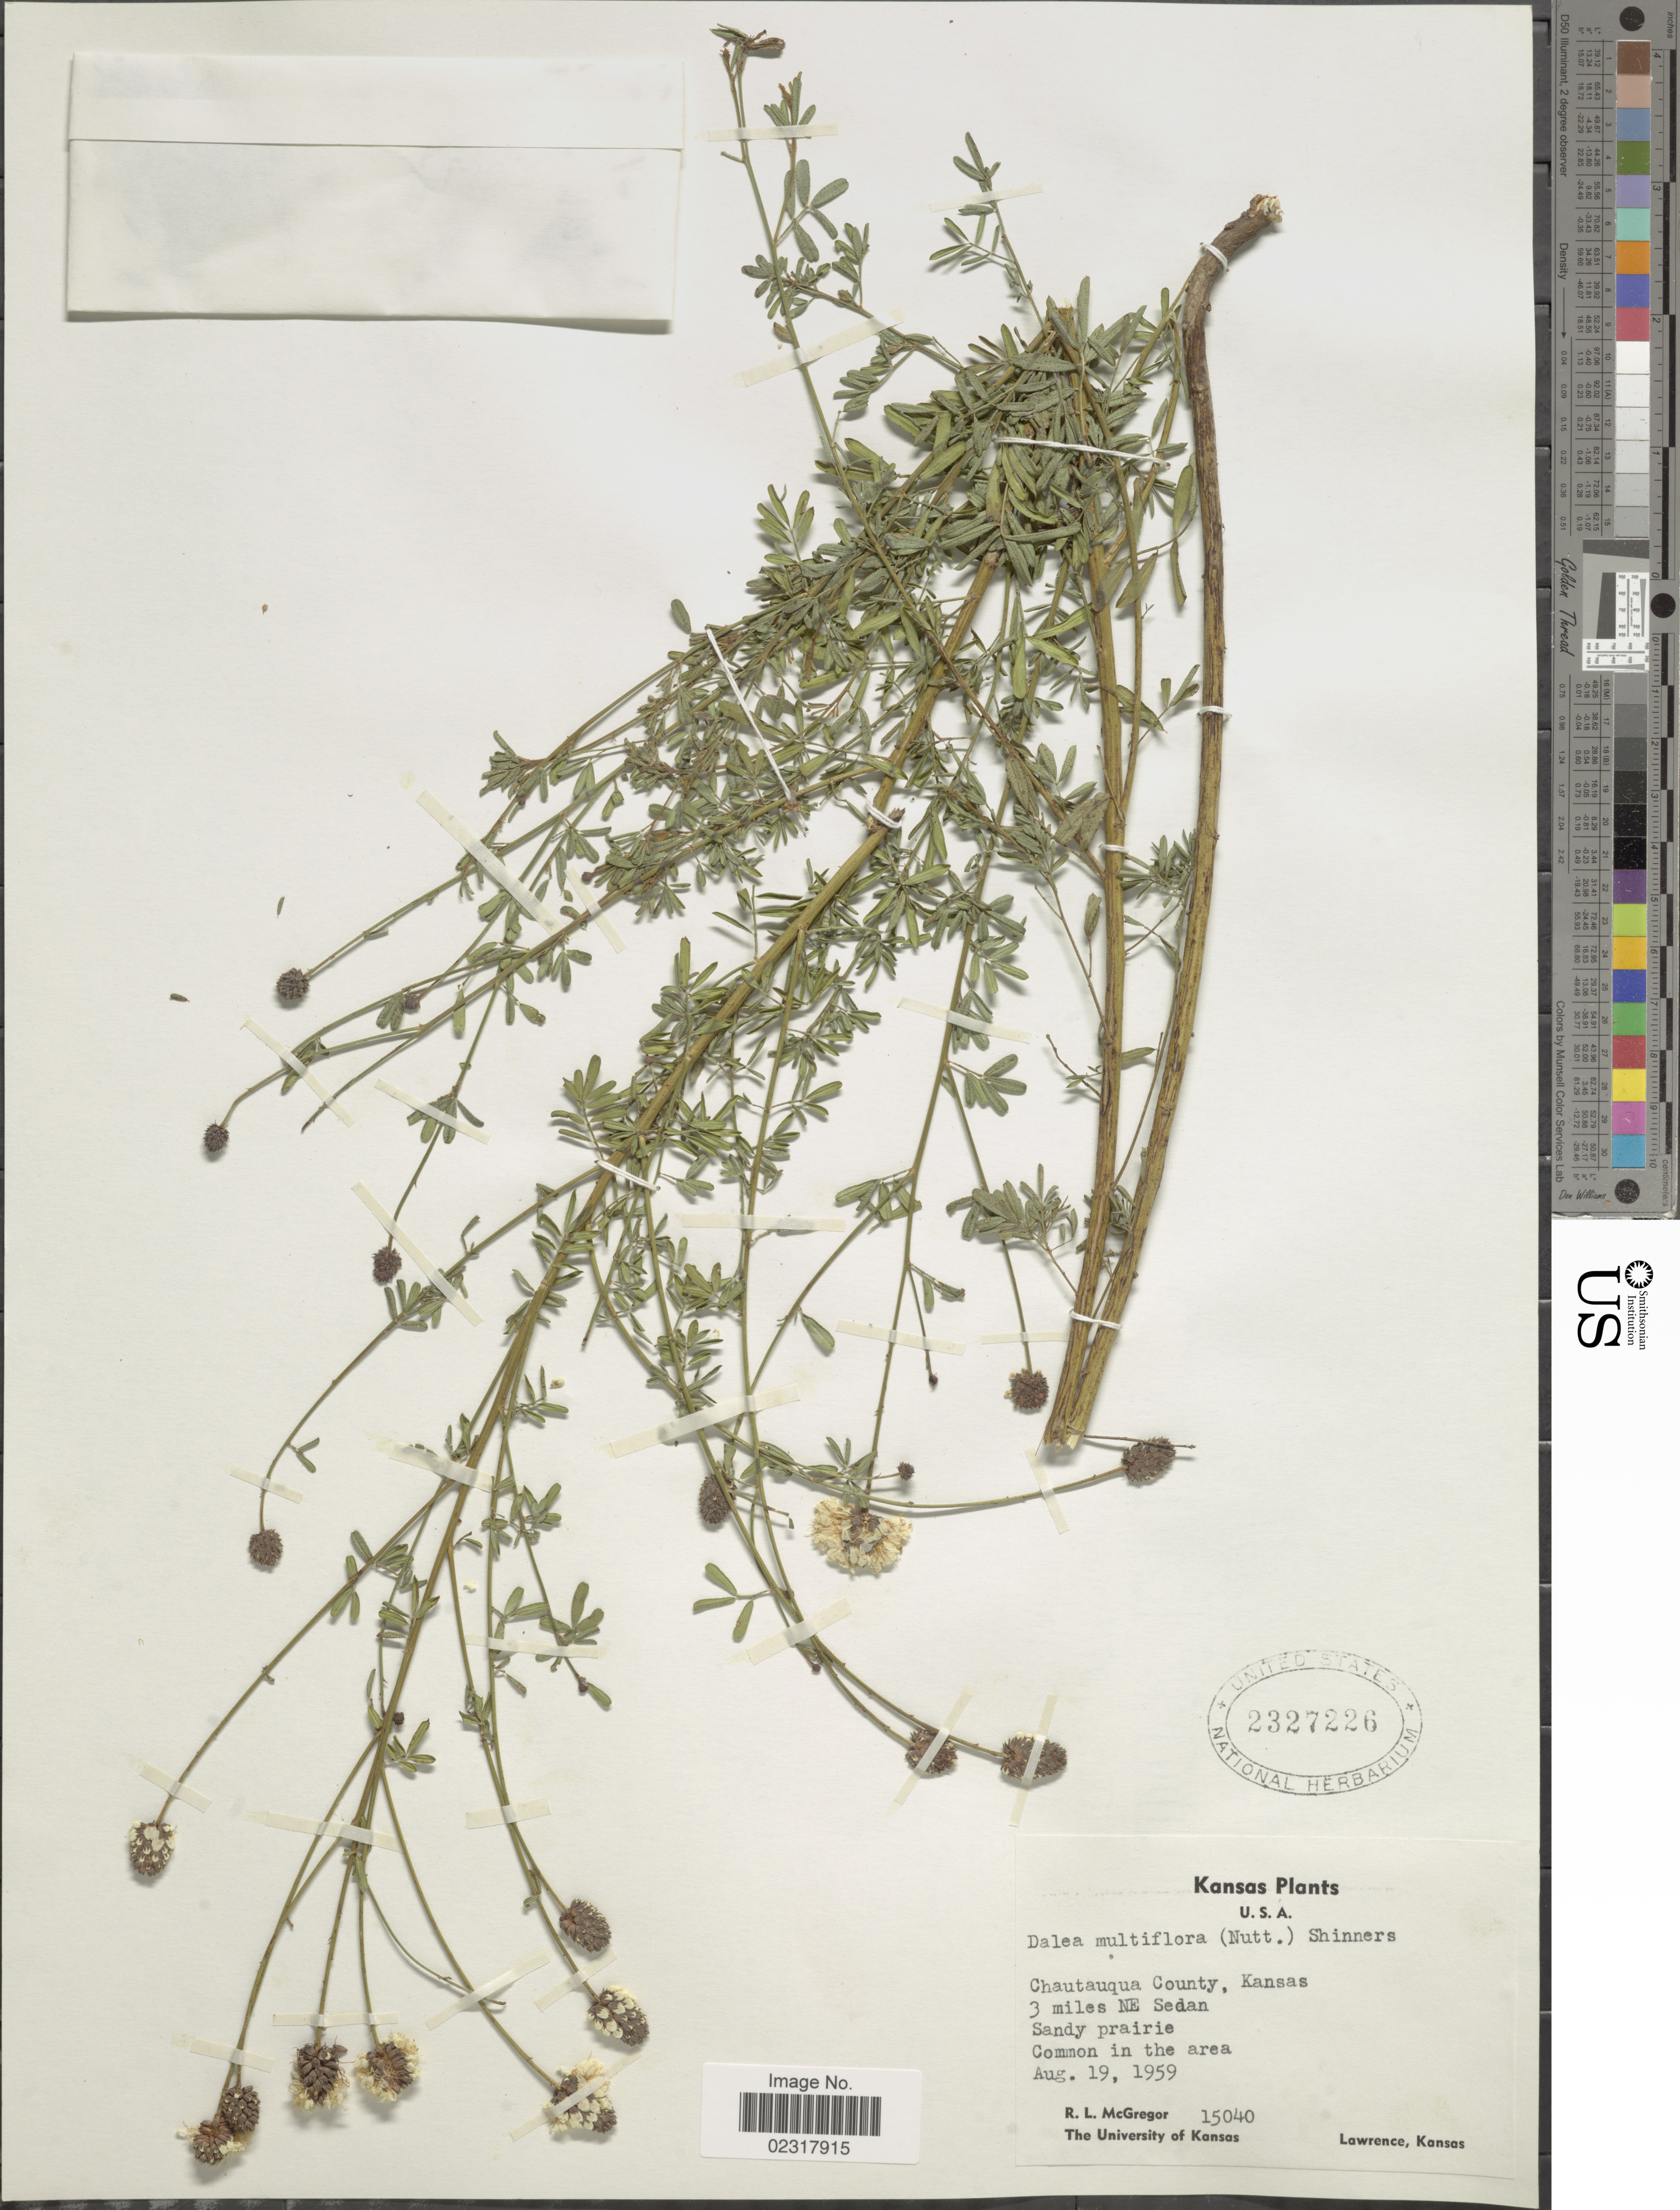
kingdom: Plantae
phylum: Tracheophyta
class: Magnoliopsida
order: Fabales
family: Fabaceae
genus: Dalea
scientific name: Dalea multiflora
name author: (Nutt.) Shinners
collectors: R. McGregor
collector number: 15040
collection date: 1959-08-19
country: United States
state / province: Kansas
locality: Chautauqua County. 3 miles NE Sedan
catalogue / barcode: US 2327226